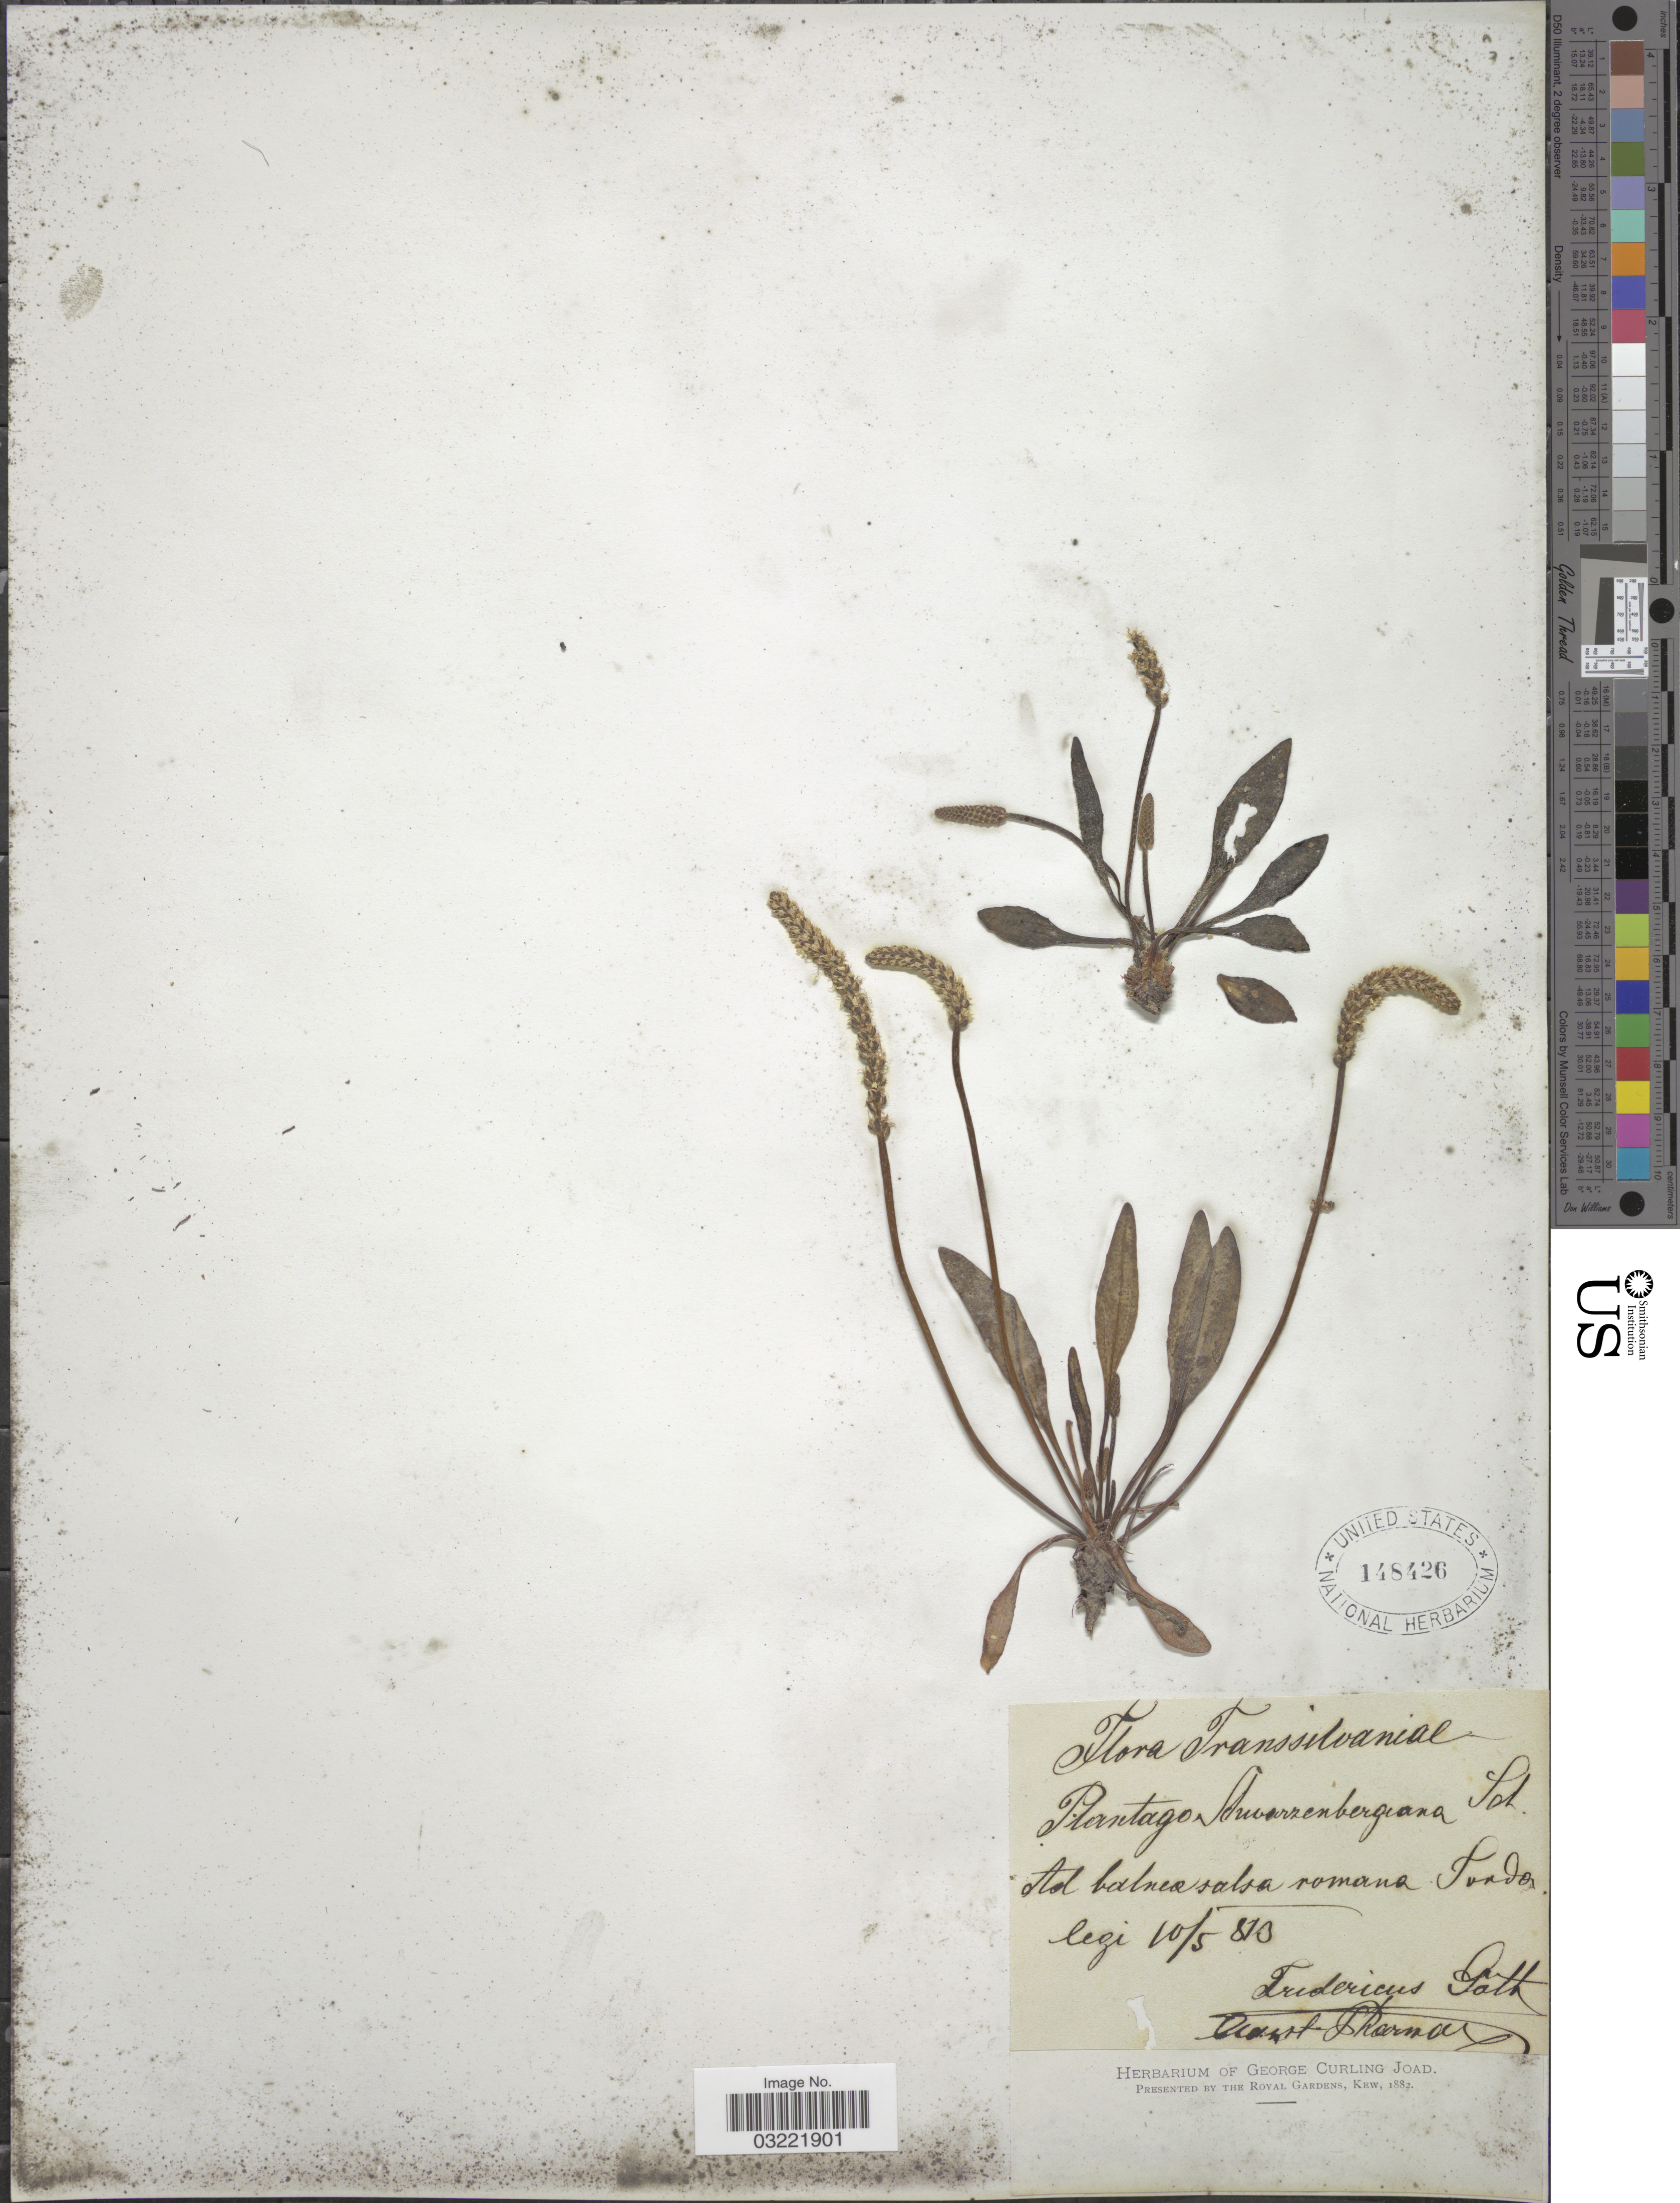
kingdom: Plantae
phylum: Tracheophyta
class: Magnoliopsida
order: Lamiales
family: Plantaginaceae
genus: Plantago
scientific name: Plantago schwarzenbergiana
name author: Schur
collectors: F. Gath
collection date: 1813-05-10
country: Romania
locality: Transsilvaniae. Ad balnea salsa romana Turda.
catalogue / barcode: US 148426